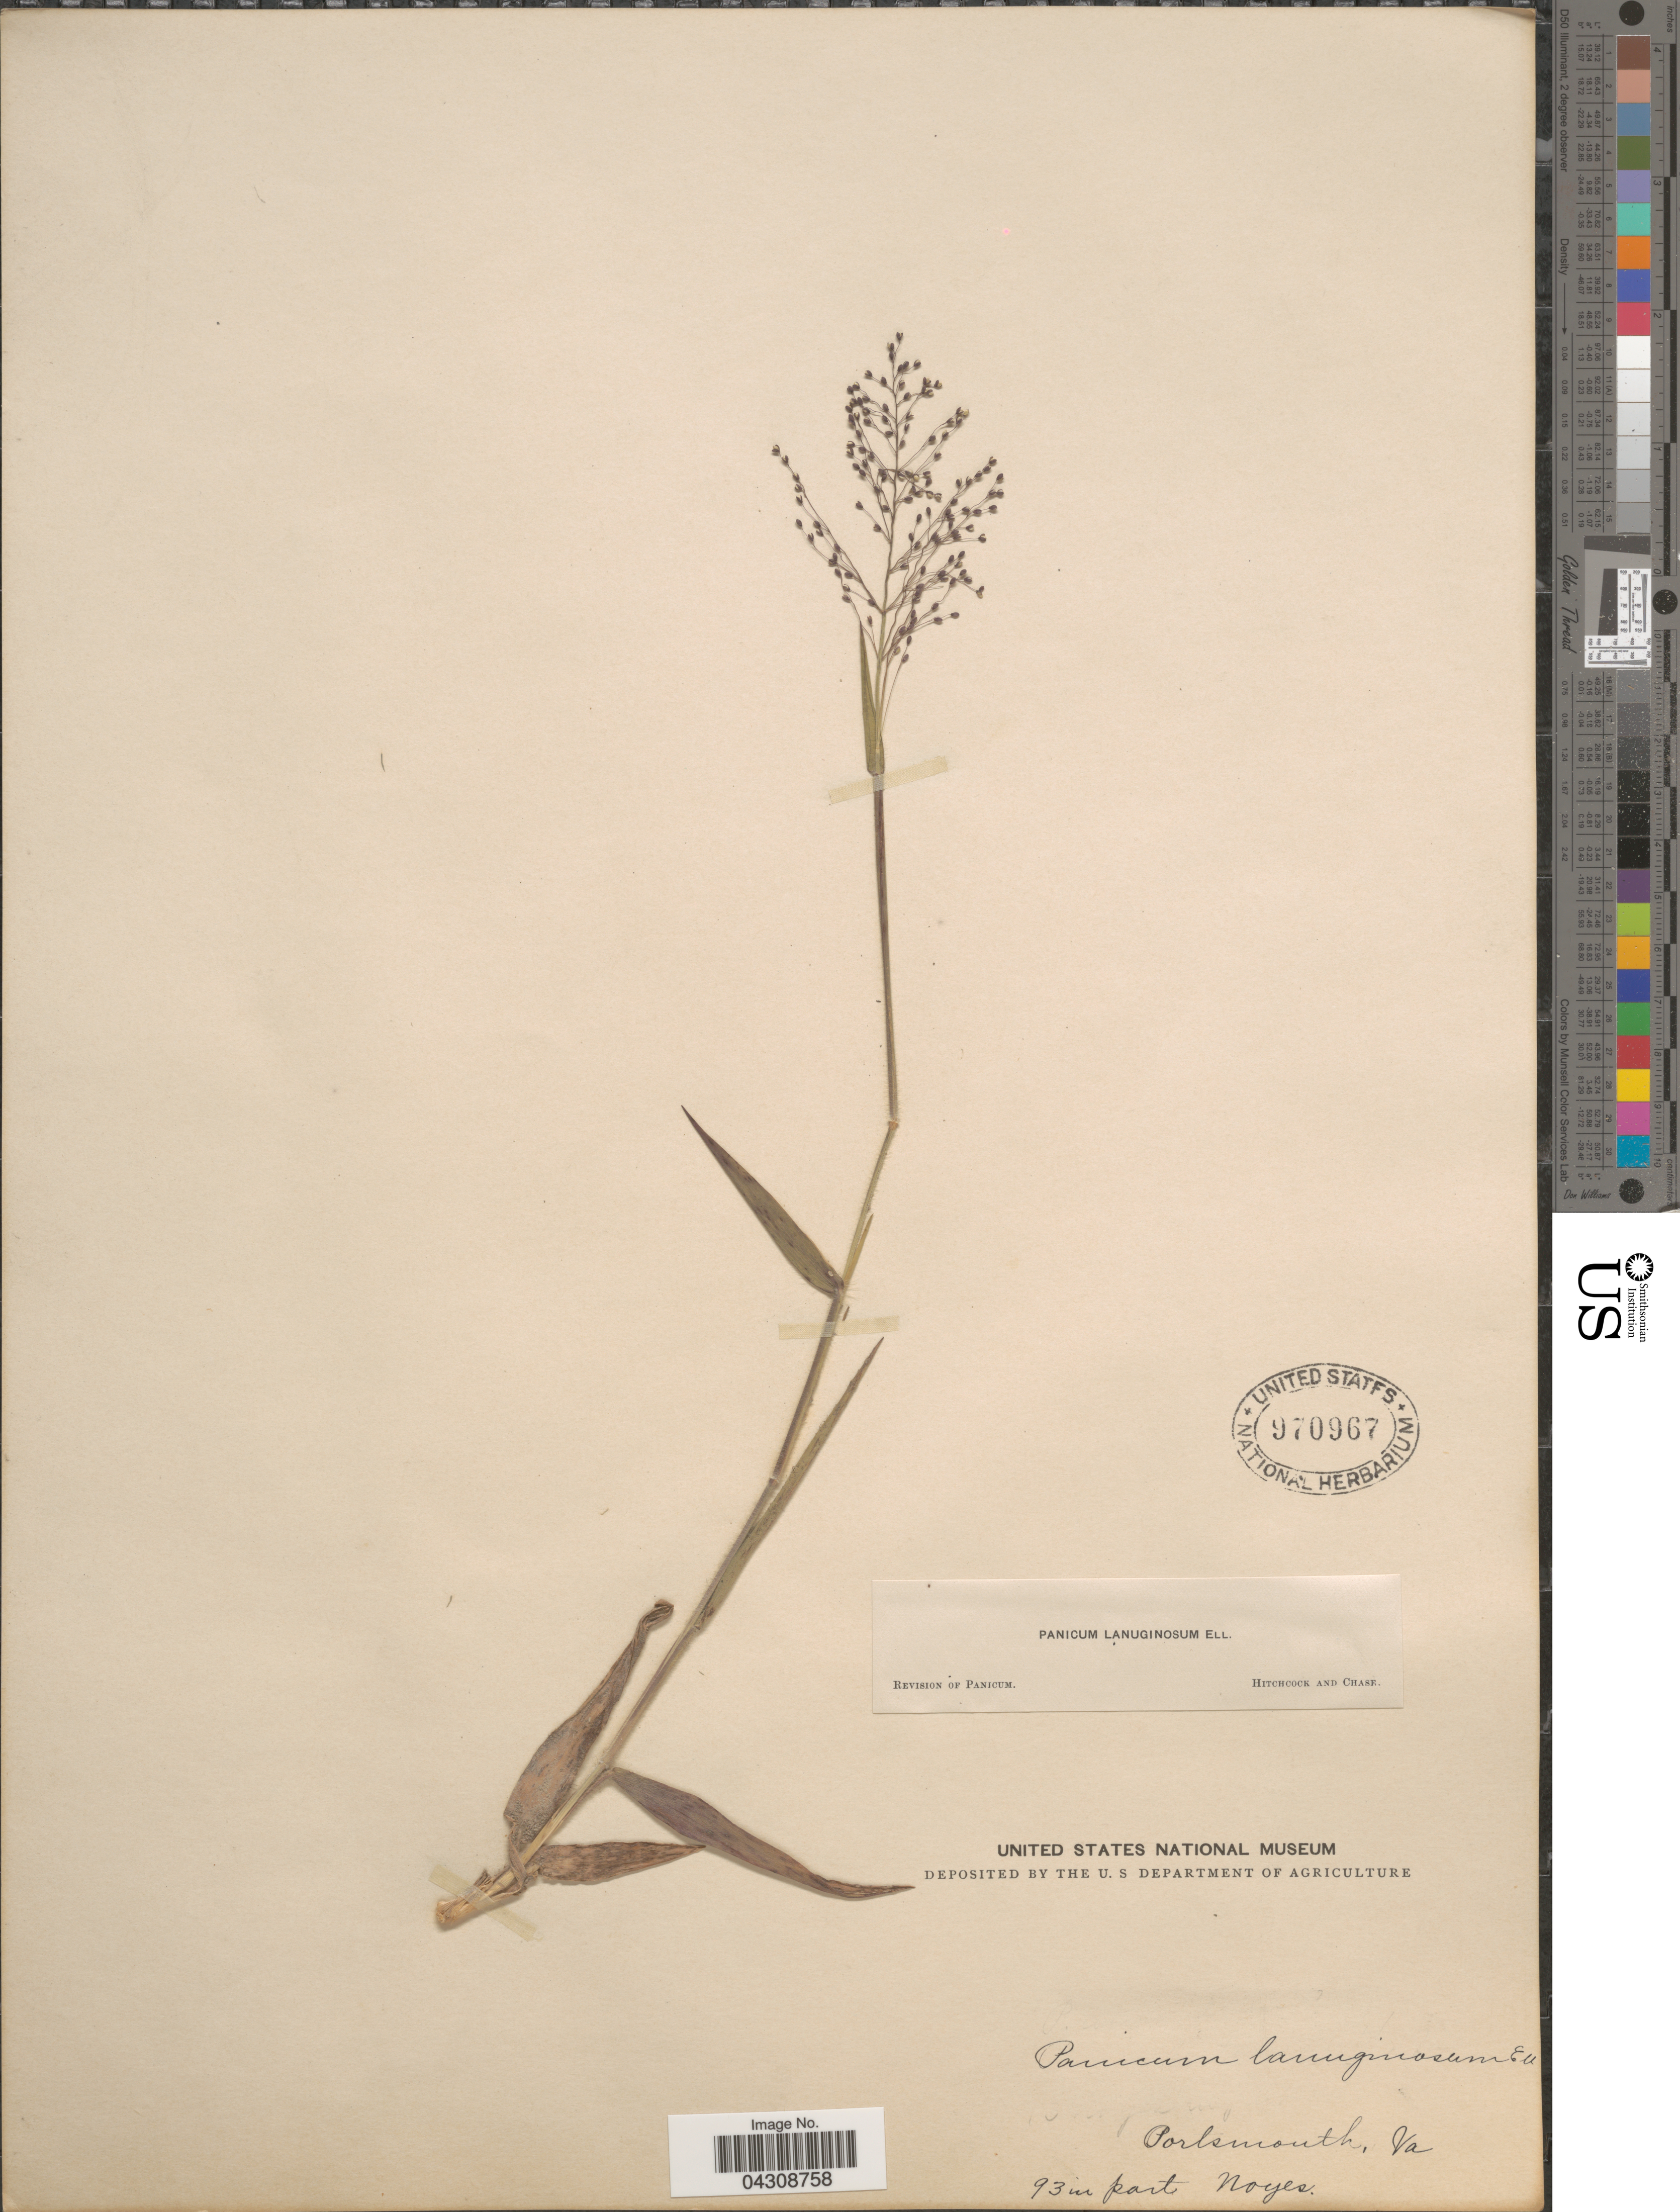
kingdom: Plantae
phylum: Tracheophyta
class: Liliopsida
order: Poales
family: Poaceae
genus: Dichanthelium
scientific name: Dichanthelium acuminatum var. acuminatum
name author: (Sw.) Gould & C.A. Clark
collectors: Noyes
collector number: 93?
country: United States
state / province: Virginia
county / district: City of Portsmouth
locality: Portsmouth.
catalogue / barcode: US 970967